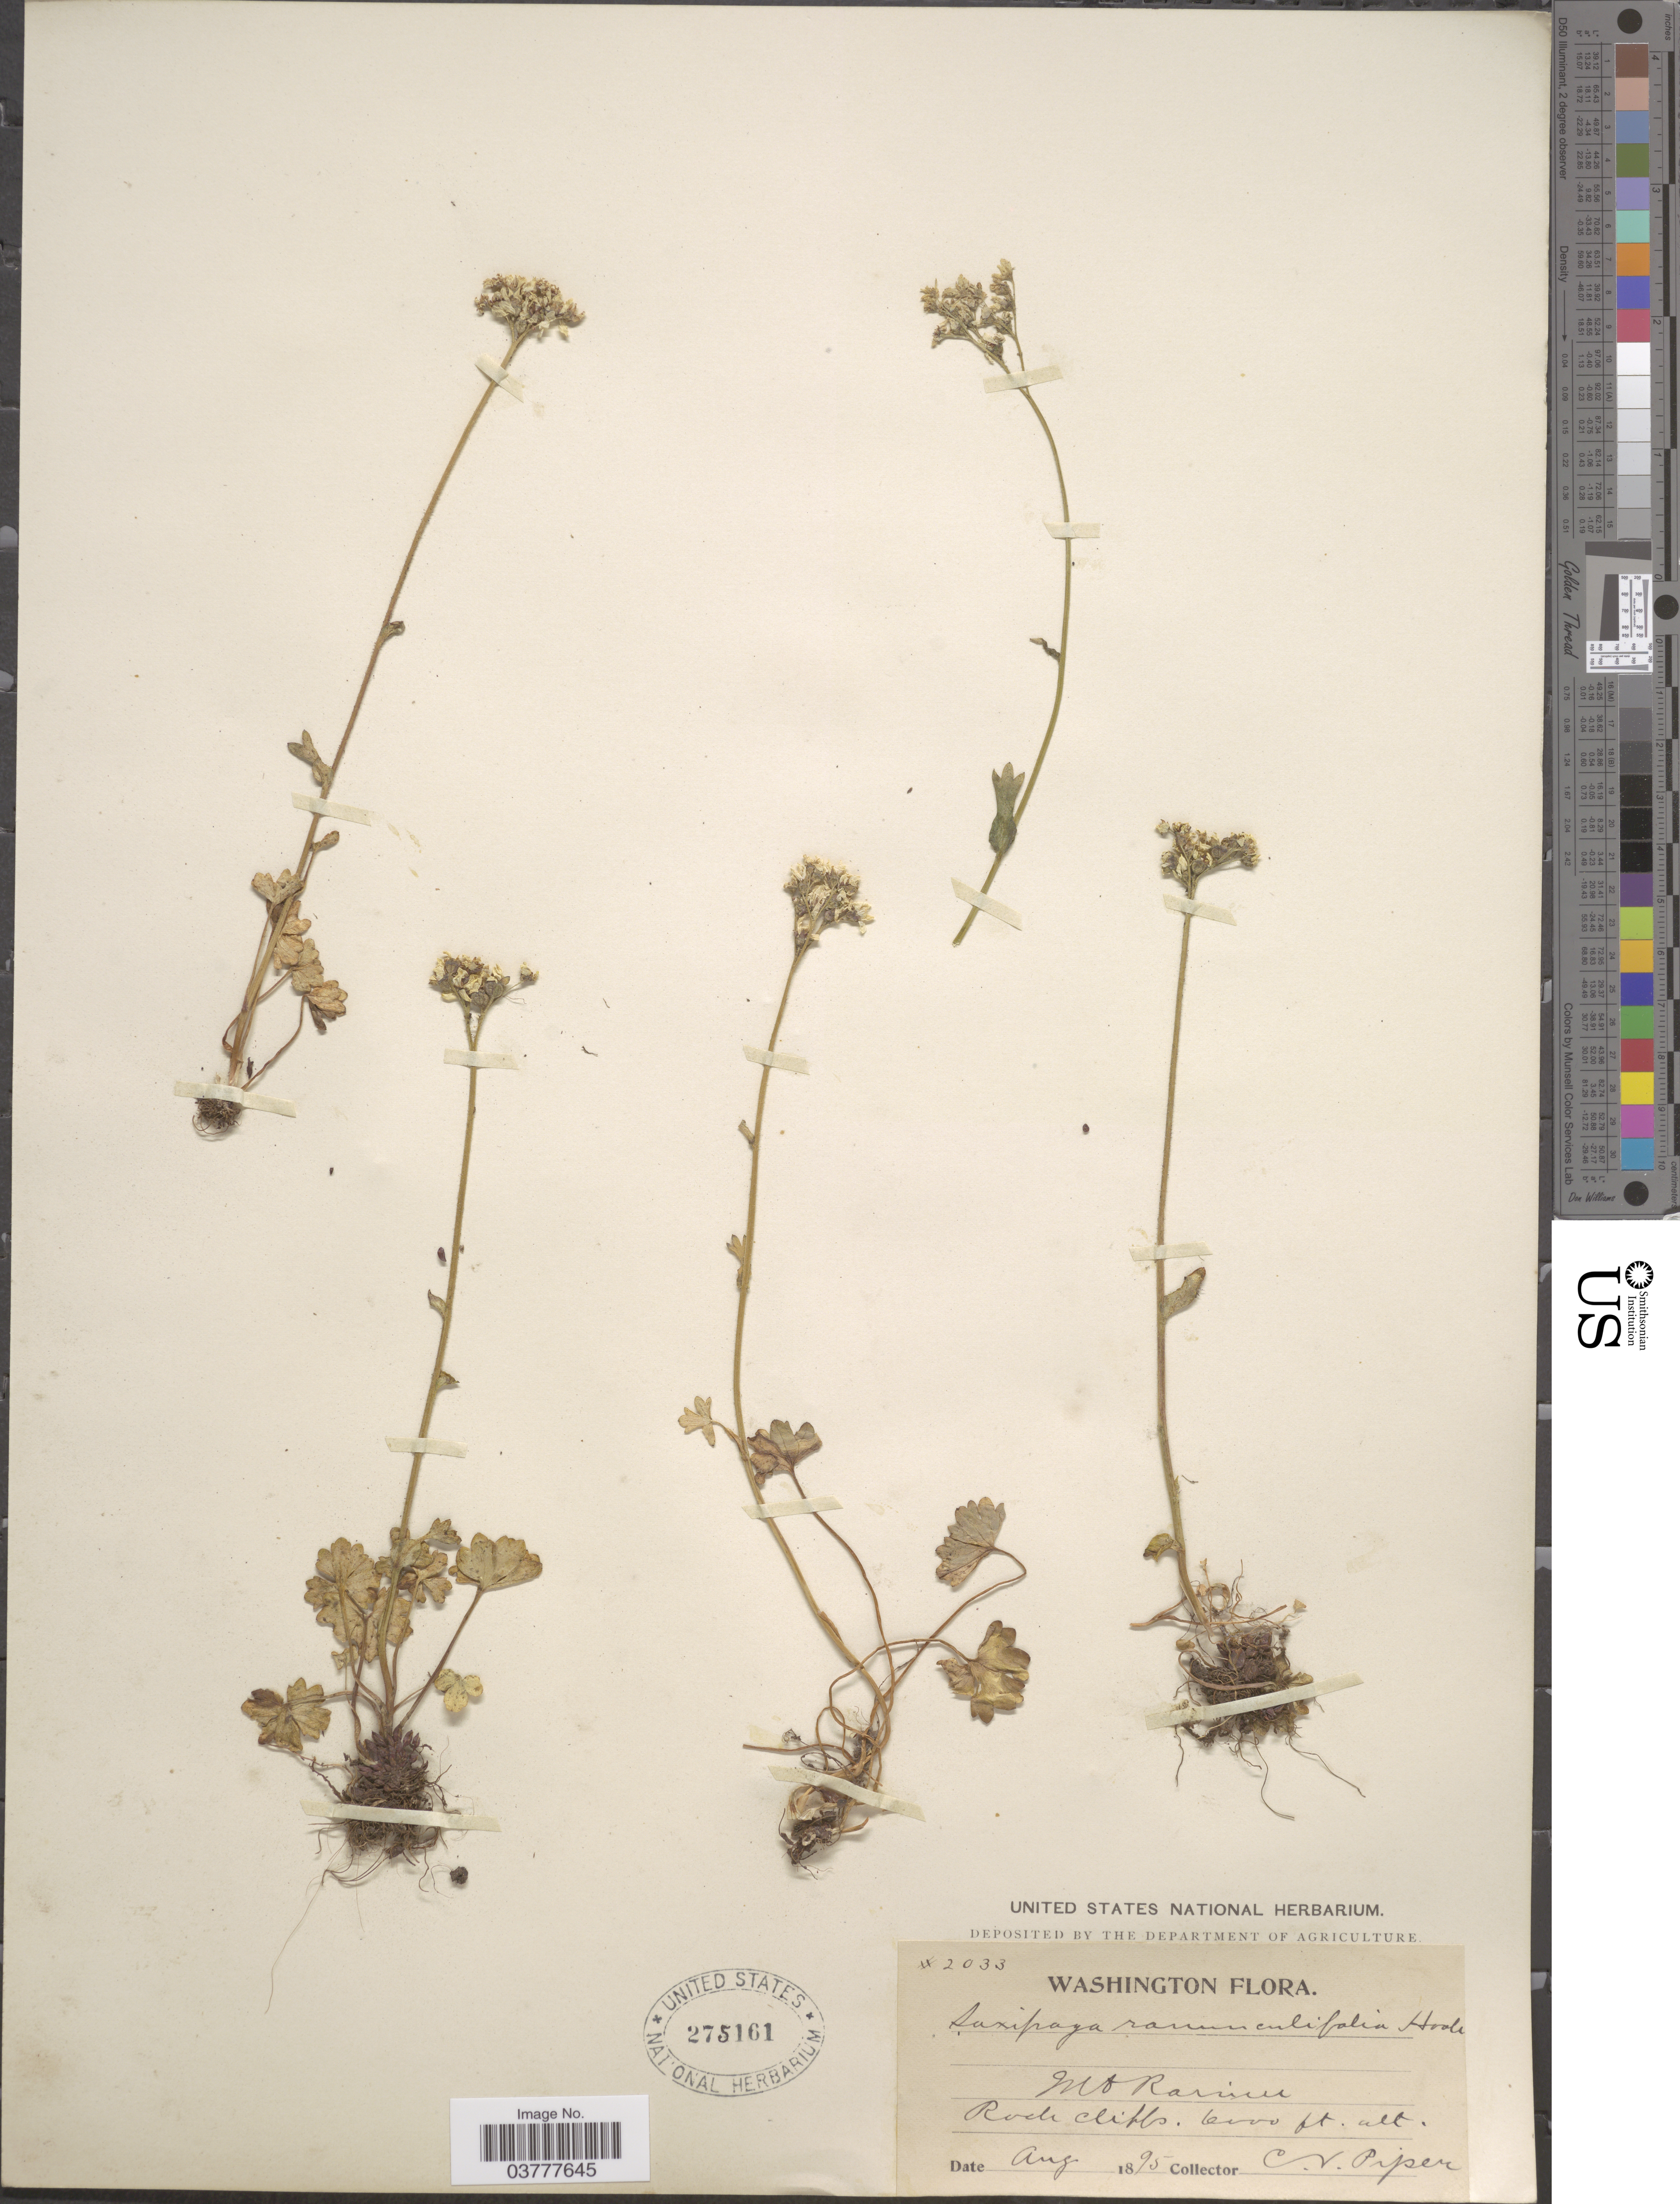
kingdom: Plantae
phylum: Tracheophyta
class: Magnoliopsida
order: Saxifragales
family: Saxifragaceae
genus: Hemieva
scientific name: Hemieva ranunculifolia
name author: (Hook.) Raf.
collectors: C. V. Piper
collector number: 2033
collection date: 1895-08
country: United States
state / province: Washington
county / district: Pierce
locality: Mt Rainier. Rock cliffs.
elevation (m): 1829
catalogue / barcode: US 275161